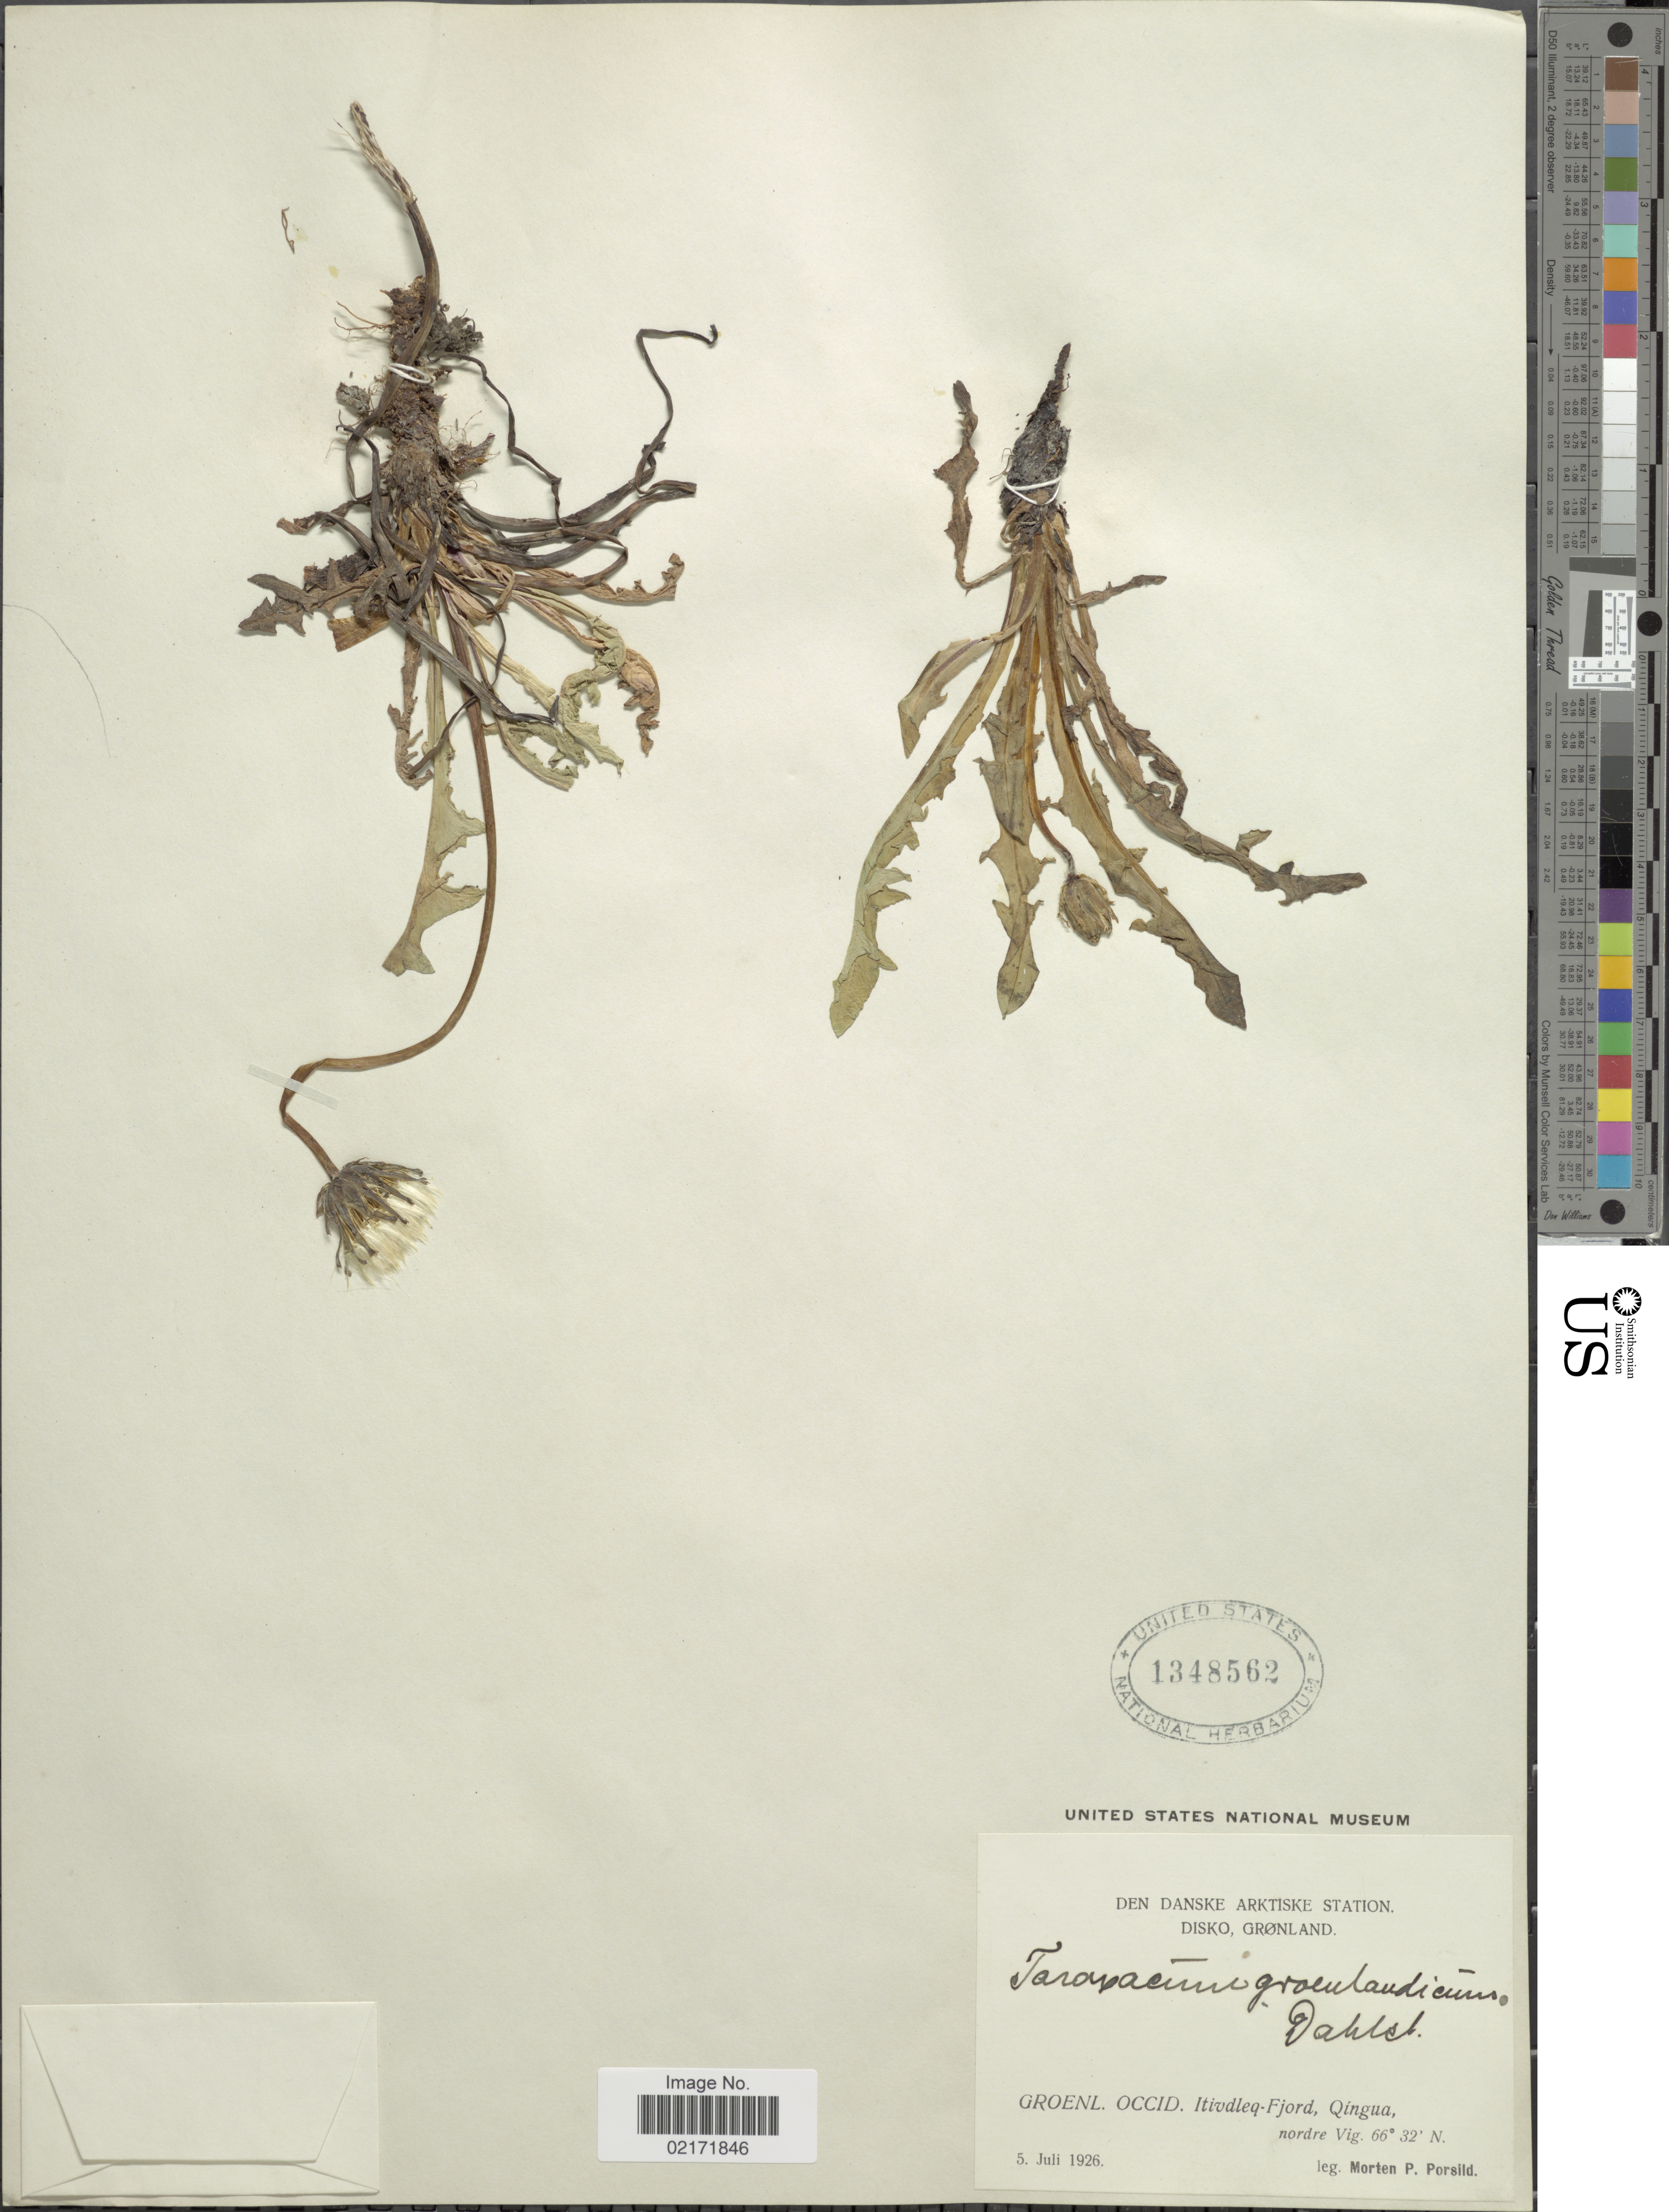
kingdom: Plantae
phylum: Tracheophyta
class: Magnoliopsida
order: Asterales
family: Asteraceae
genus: Taraxacum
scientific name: Taraxacum groenlandicum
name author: Dahlst.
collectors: M. P. Porsild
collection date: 1926-07-05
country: Greenland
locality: Den Danske Arktiske Station, Disko, Groenl. Occid. Itivleq-Fjord, Qingua.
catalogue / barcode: US 1348562